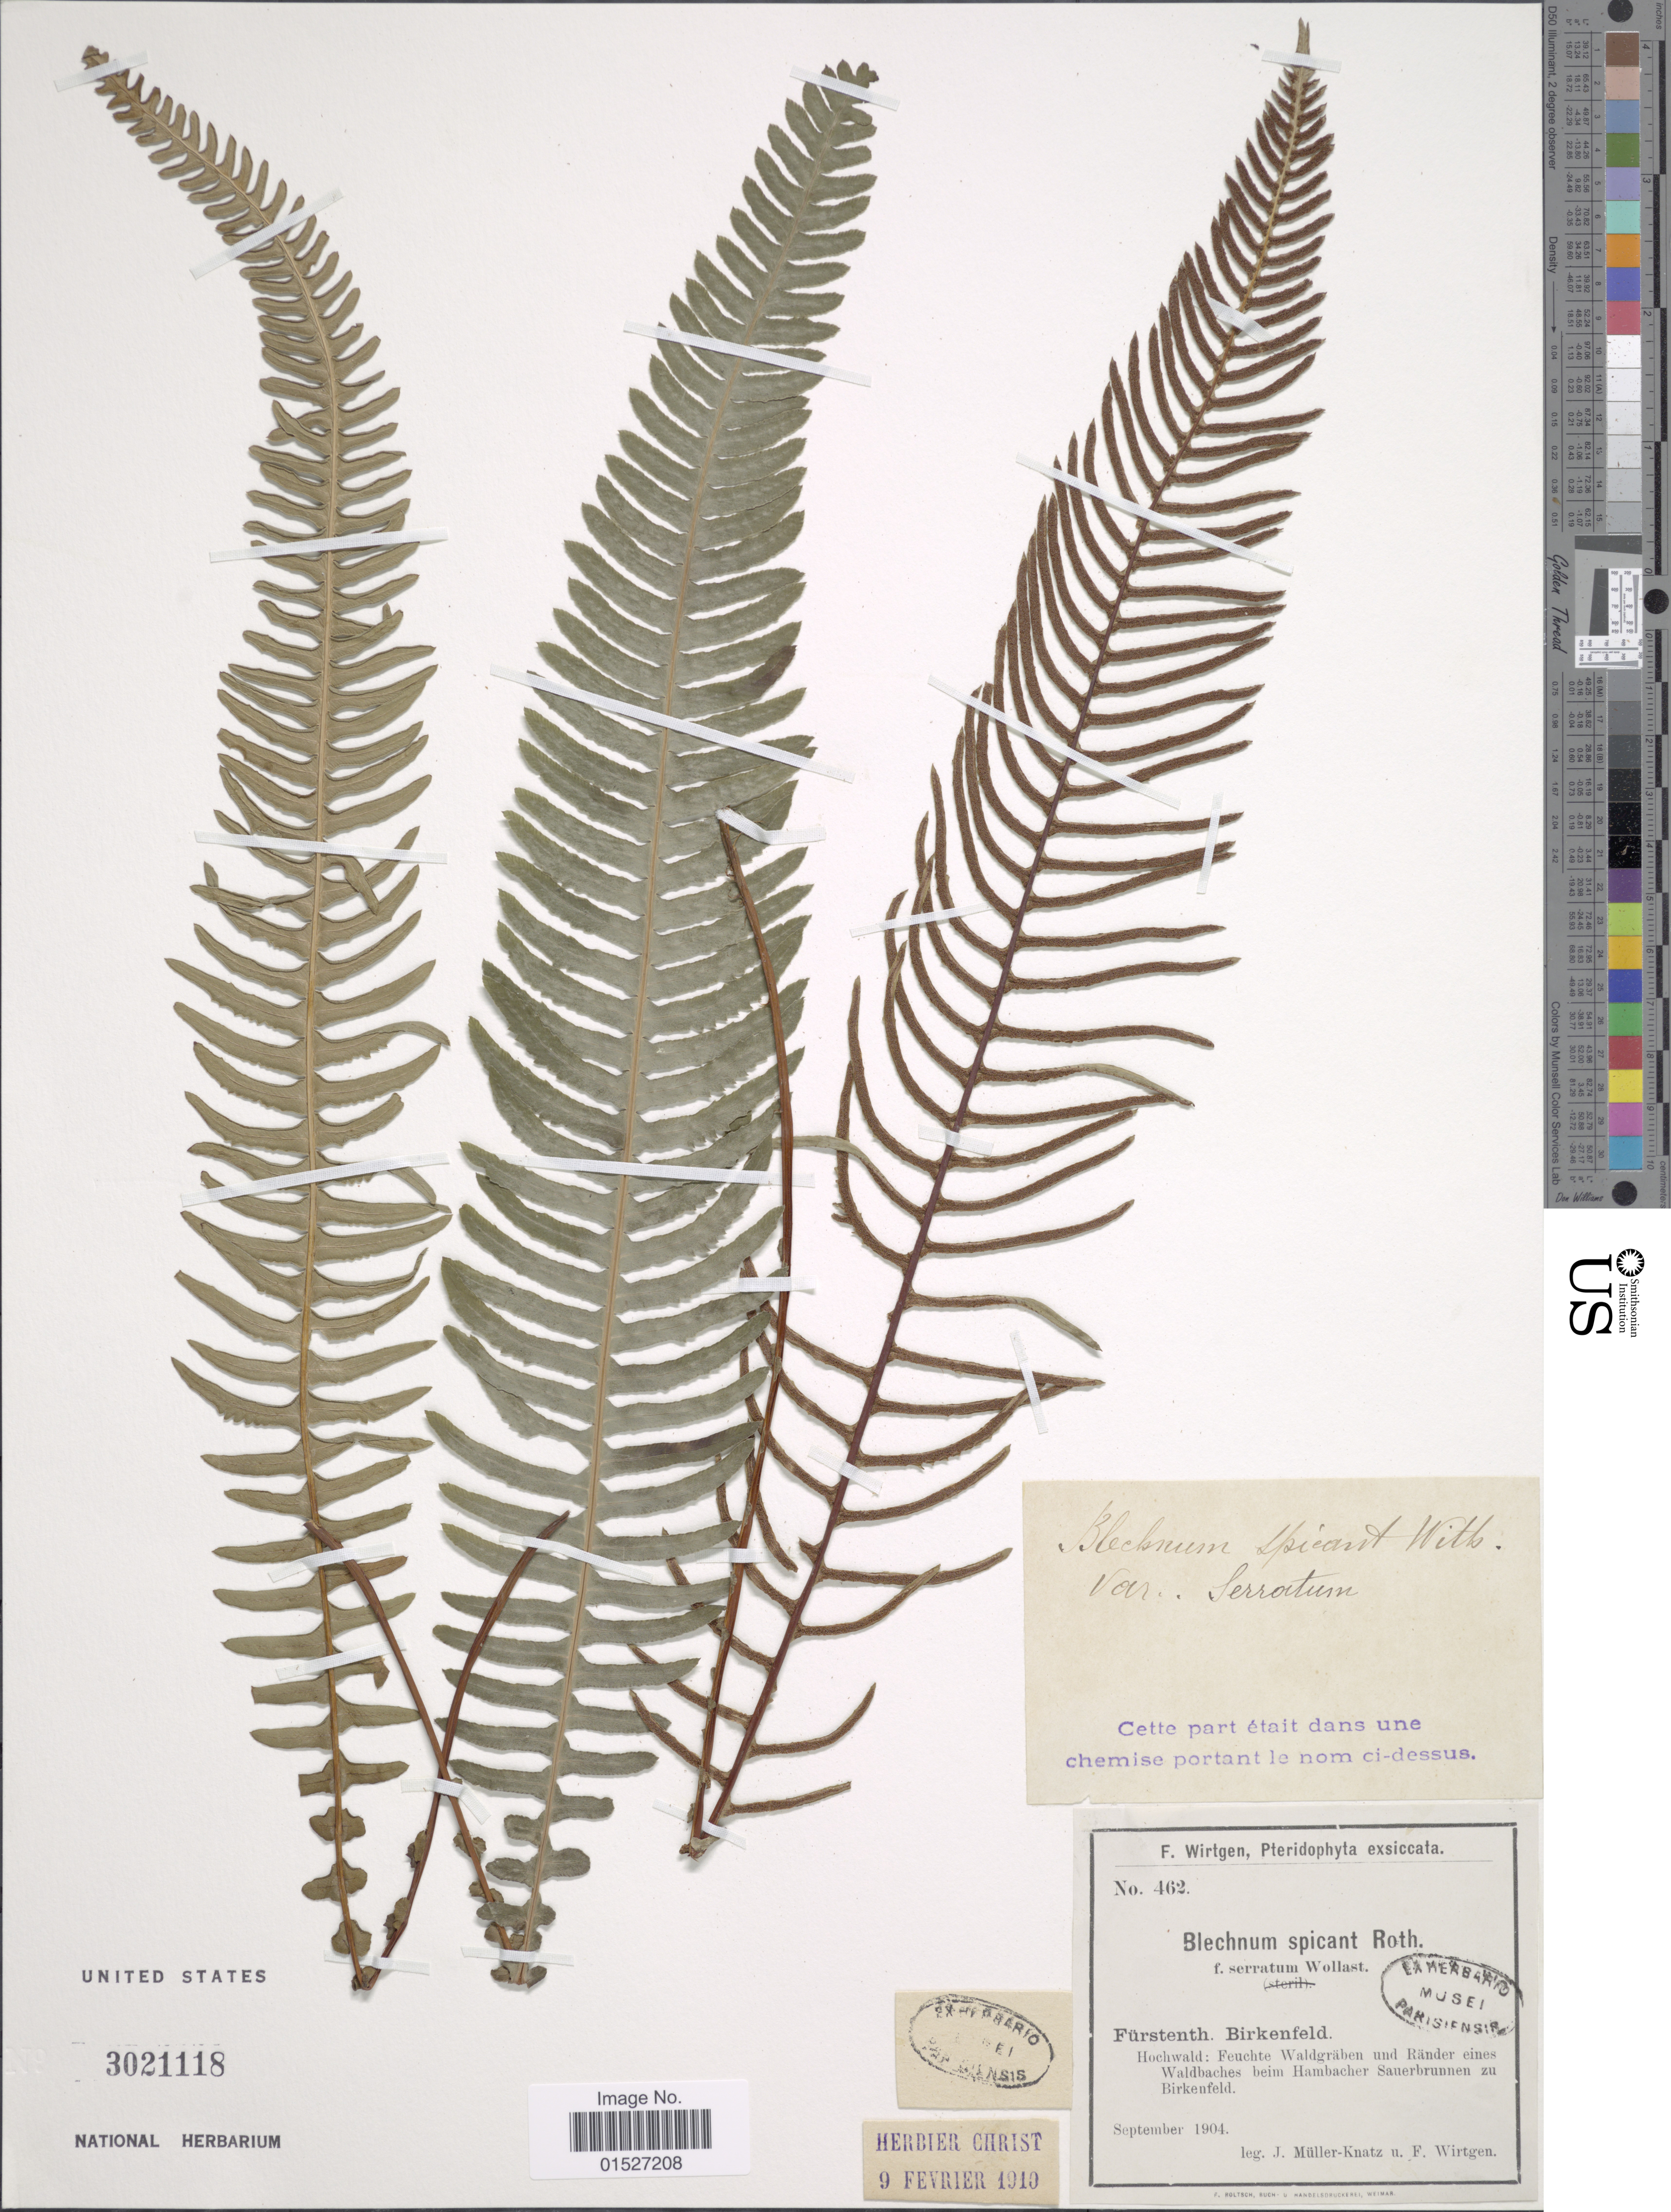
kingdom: Plantae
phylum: Tracheophyta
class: Polypodiopsida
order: Polypodiales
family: Blechnaceae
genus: Blechnum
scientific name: Blechnum spicant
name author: (L.) Sm.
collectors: J. Müller-Knatz & F. Wirtgen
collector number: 462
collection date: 1904-09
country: Germany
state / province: Rhineland-Palatinate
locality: Furstenth. Birkenfeld. Hochwald: Feuchte Waldgraben und Rander eines Waldbaches beim Hambacher Sanerbrunnen zu Birkenfeld.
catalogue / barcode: US 3021118